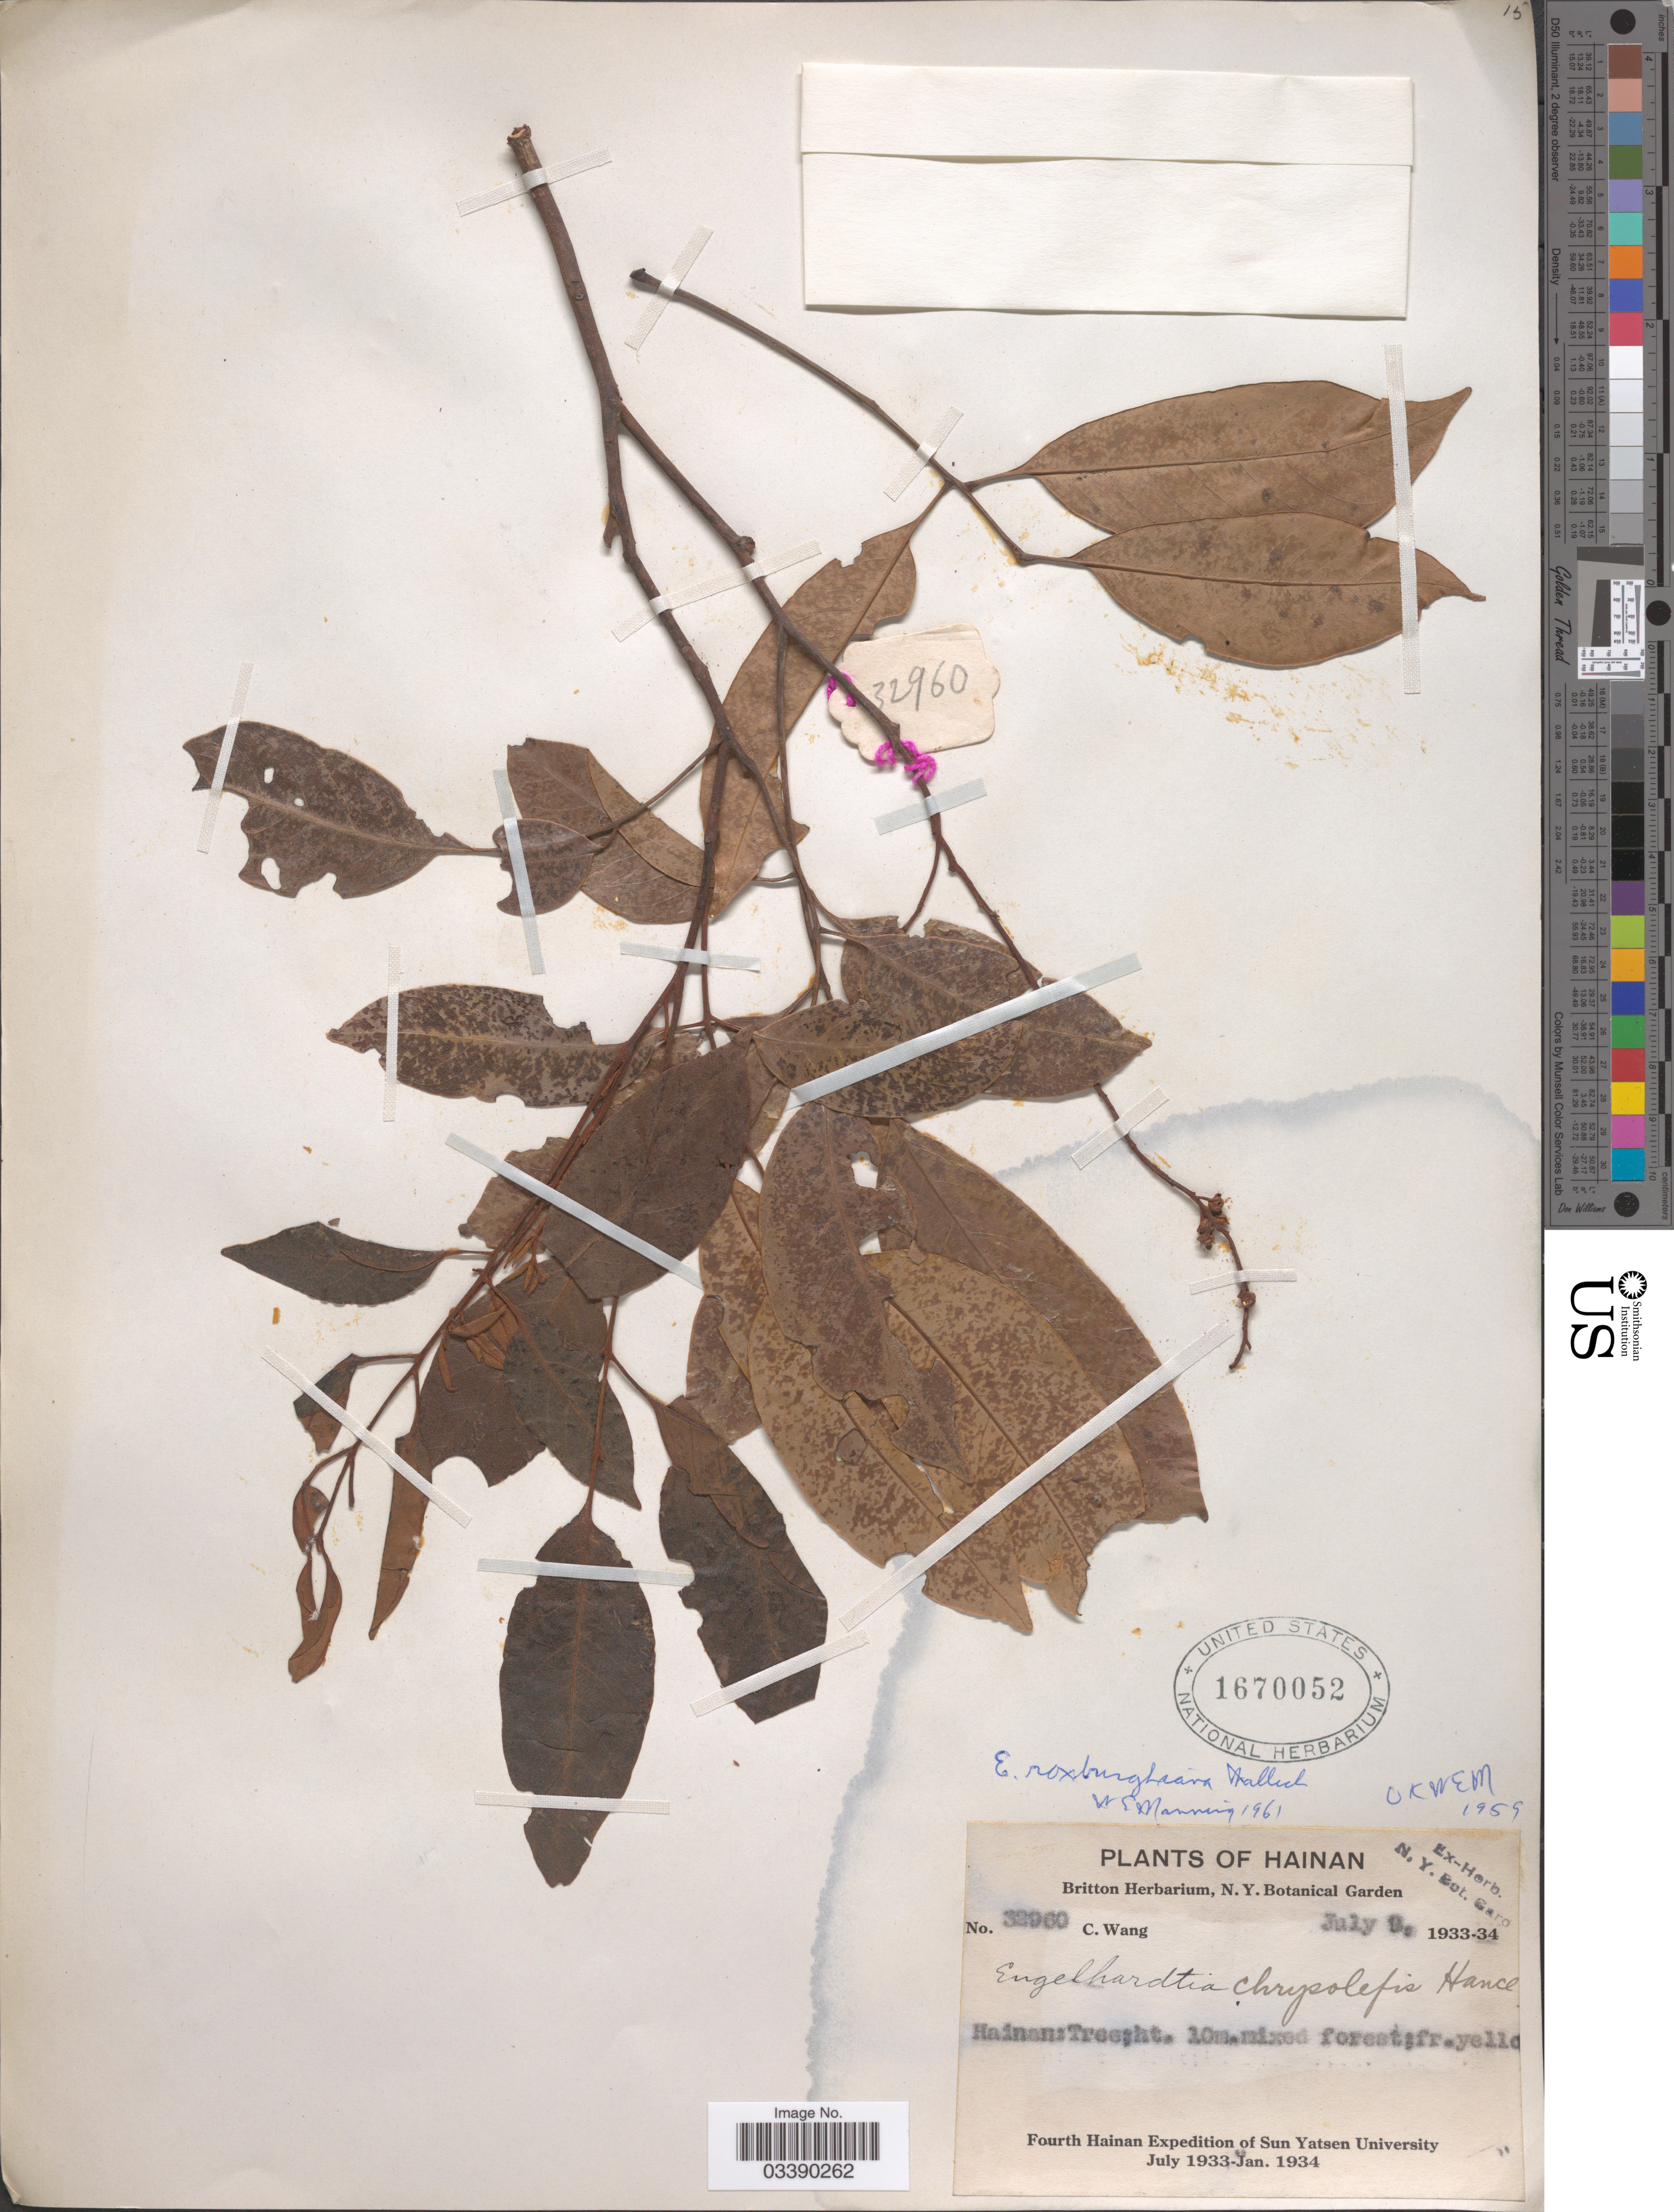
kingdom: Plantae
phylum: Tracheophyta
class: Magnoliopsida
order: Fagales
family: Juglandaceae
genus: Engelhardia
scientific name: Engelhardia roxburghiana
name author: Lindl.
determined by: Strong, M. T., (US), Smithsonian Institution - National Museum of Natural History (UNITED STATES)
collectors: C. Wang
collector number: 32960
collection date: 1933-07-09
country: China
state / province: Hainan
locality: Hainan.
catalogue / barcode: US 1670052